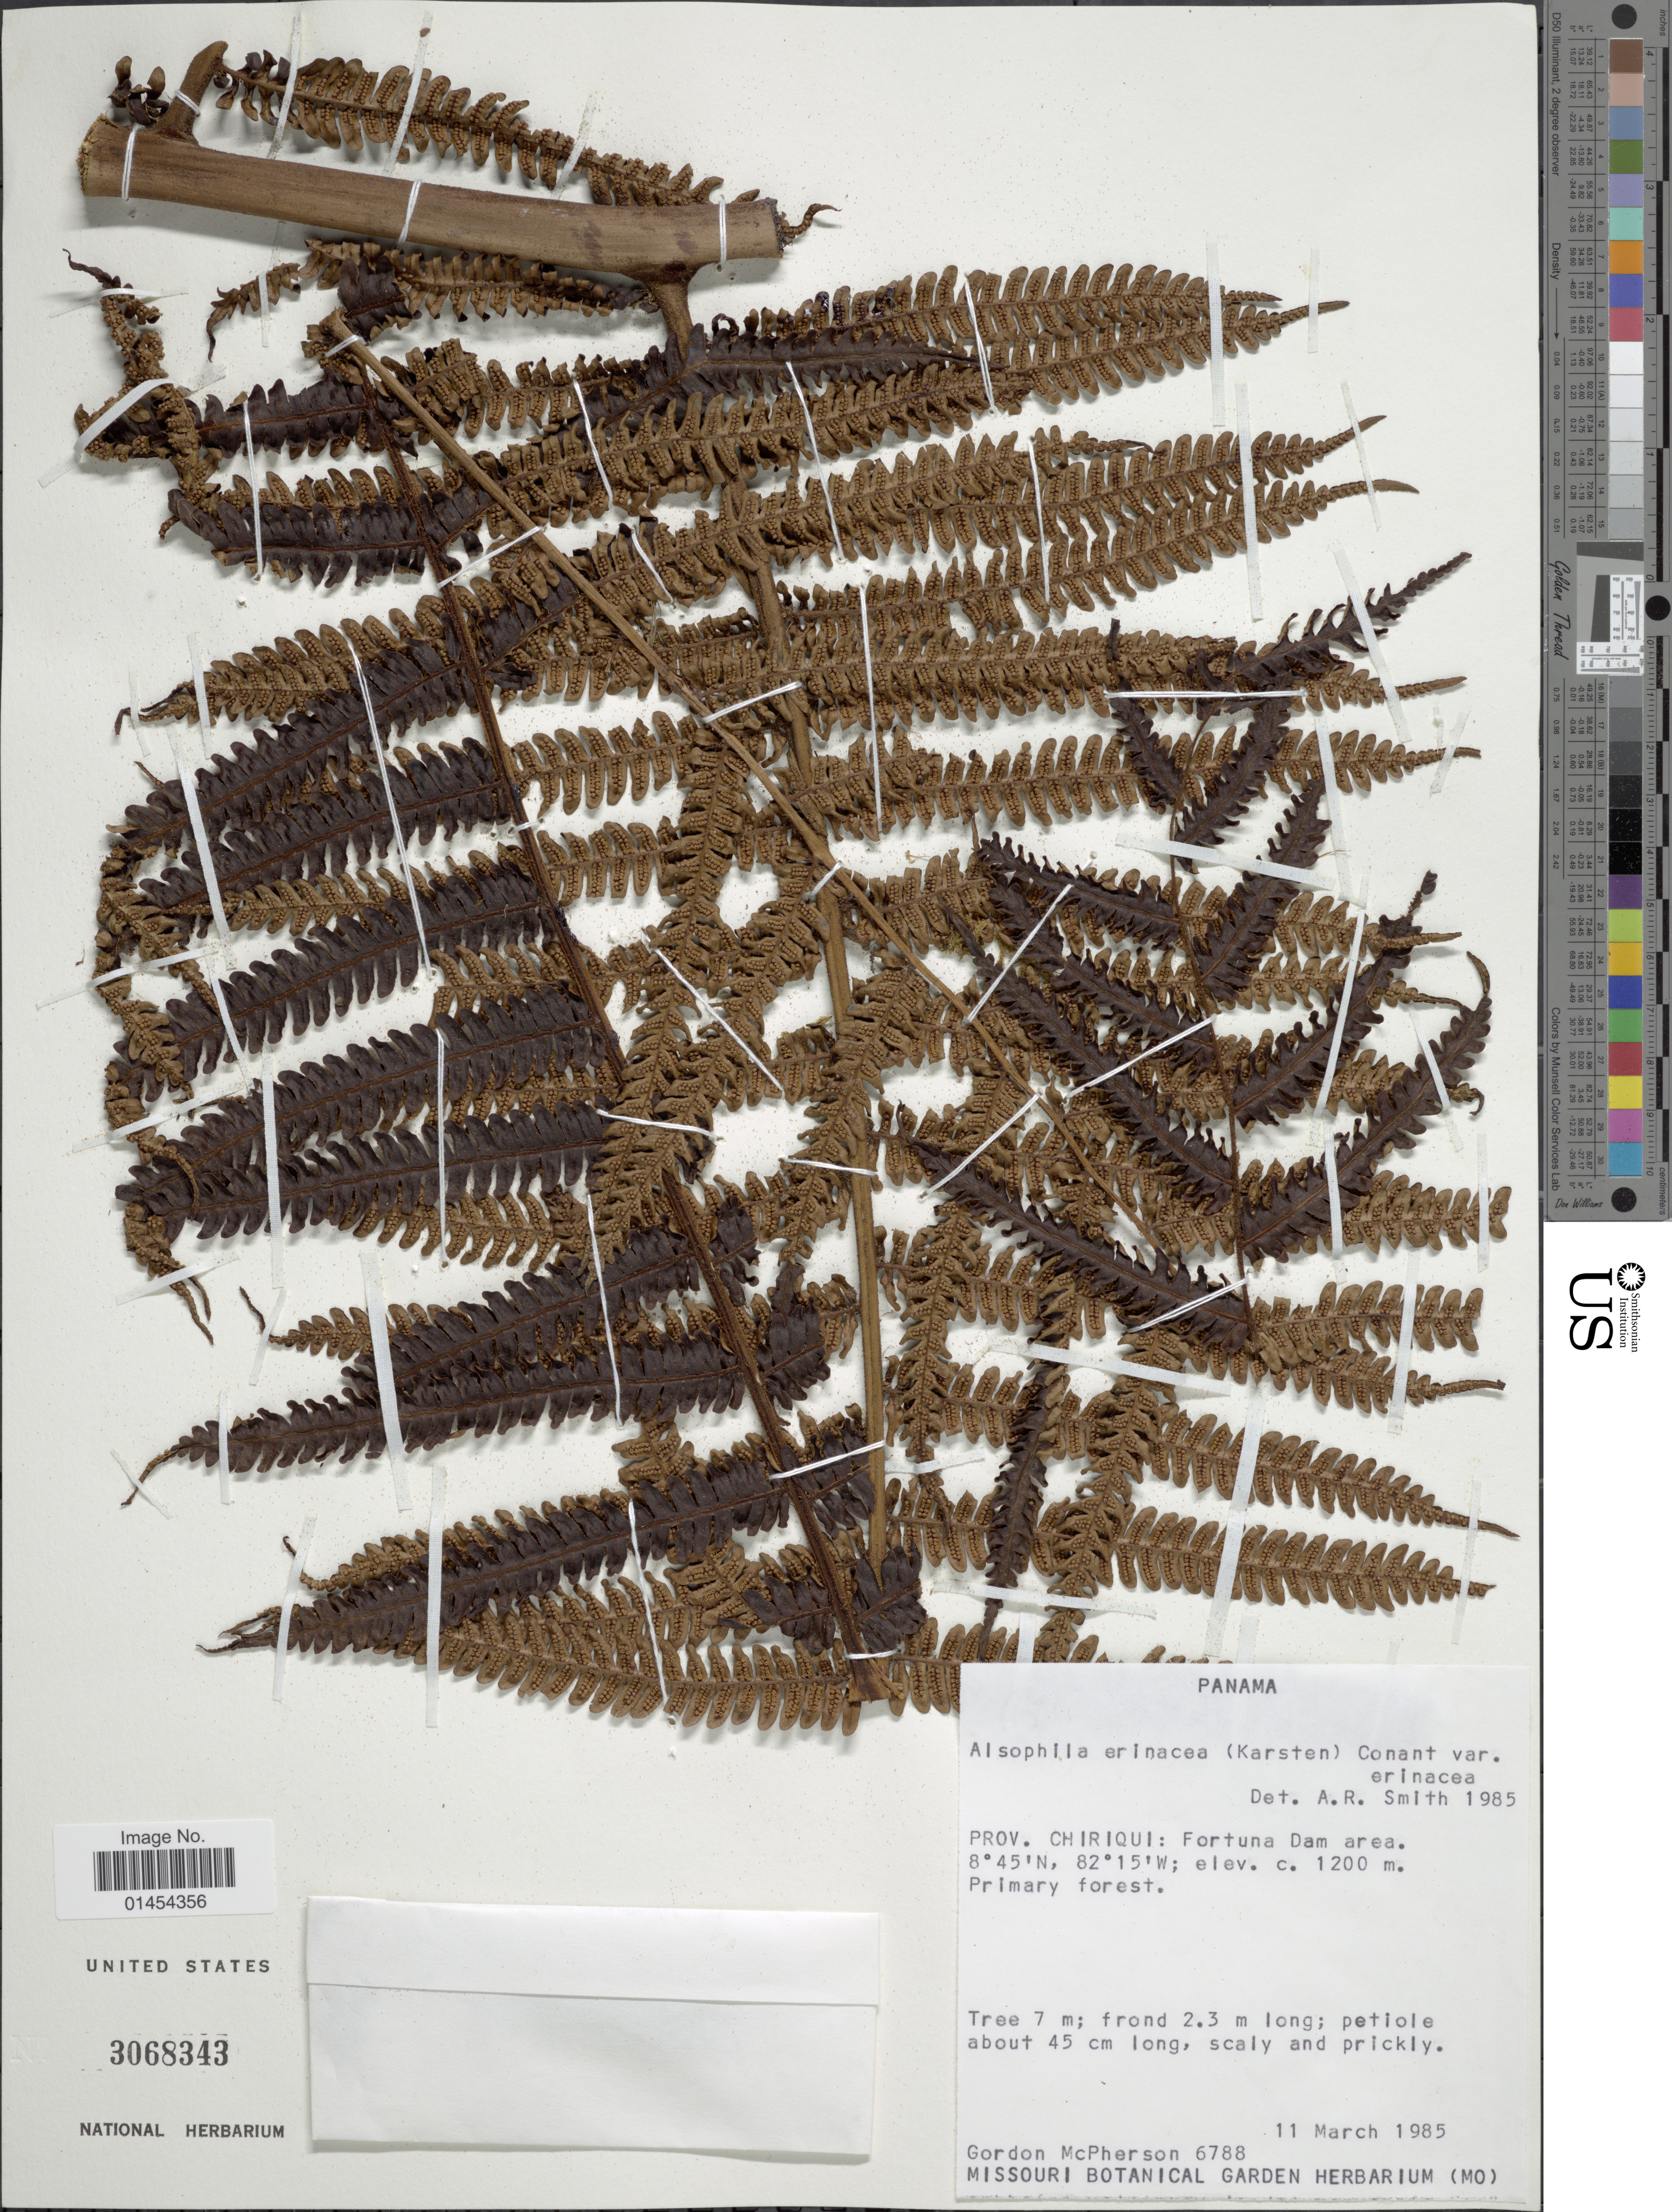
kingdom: Plantae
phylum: Tracheophyta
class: Polypodiopsida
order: Cyatheales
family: Cyatheaceae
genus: Alsophila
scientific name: Alsophila erinacea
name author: (H. Karst.) D.S. Conant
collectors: G. D. McPherson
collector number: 6788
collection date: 1985-03-11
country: Panama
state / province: Chiriqui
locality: Fortuna Dam area.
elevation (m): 1200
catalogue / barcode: US 3068343